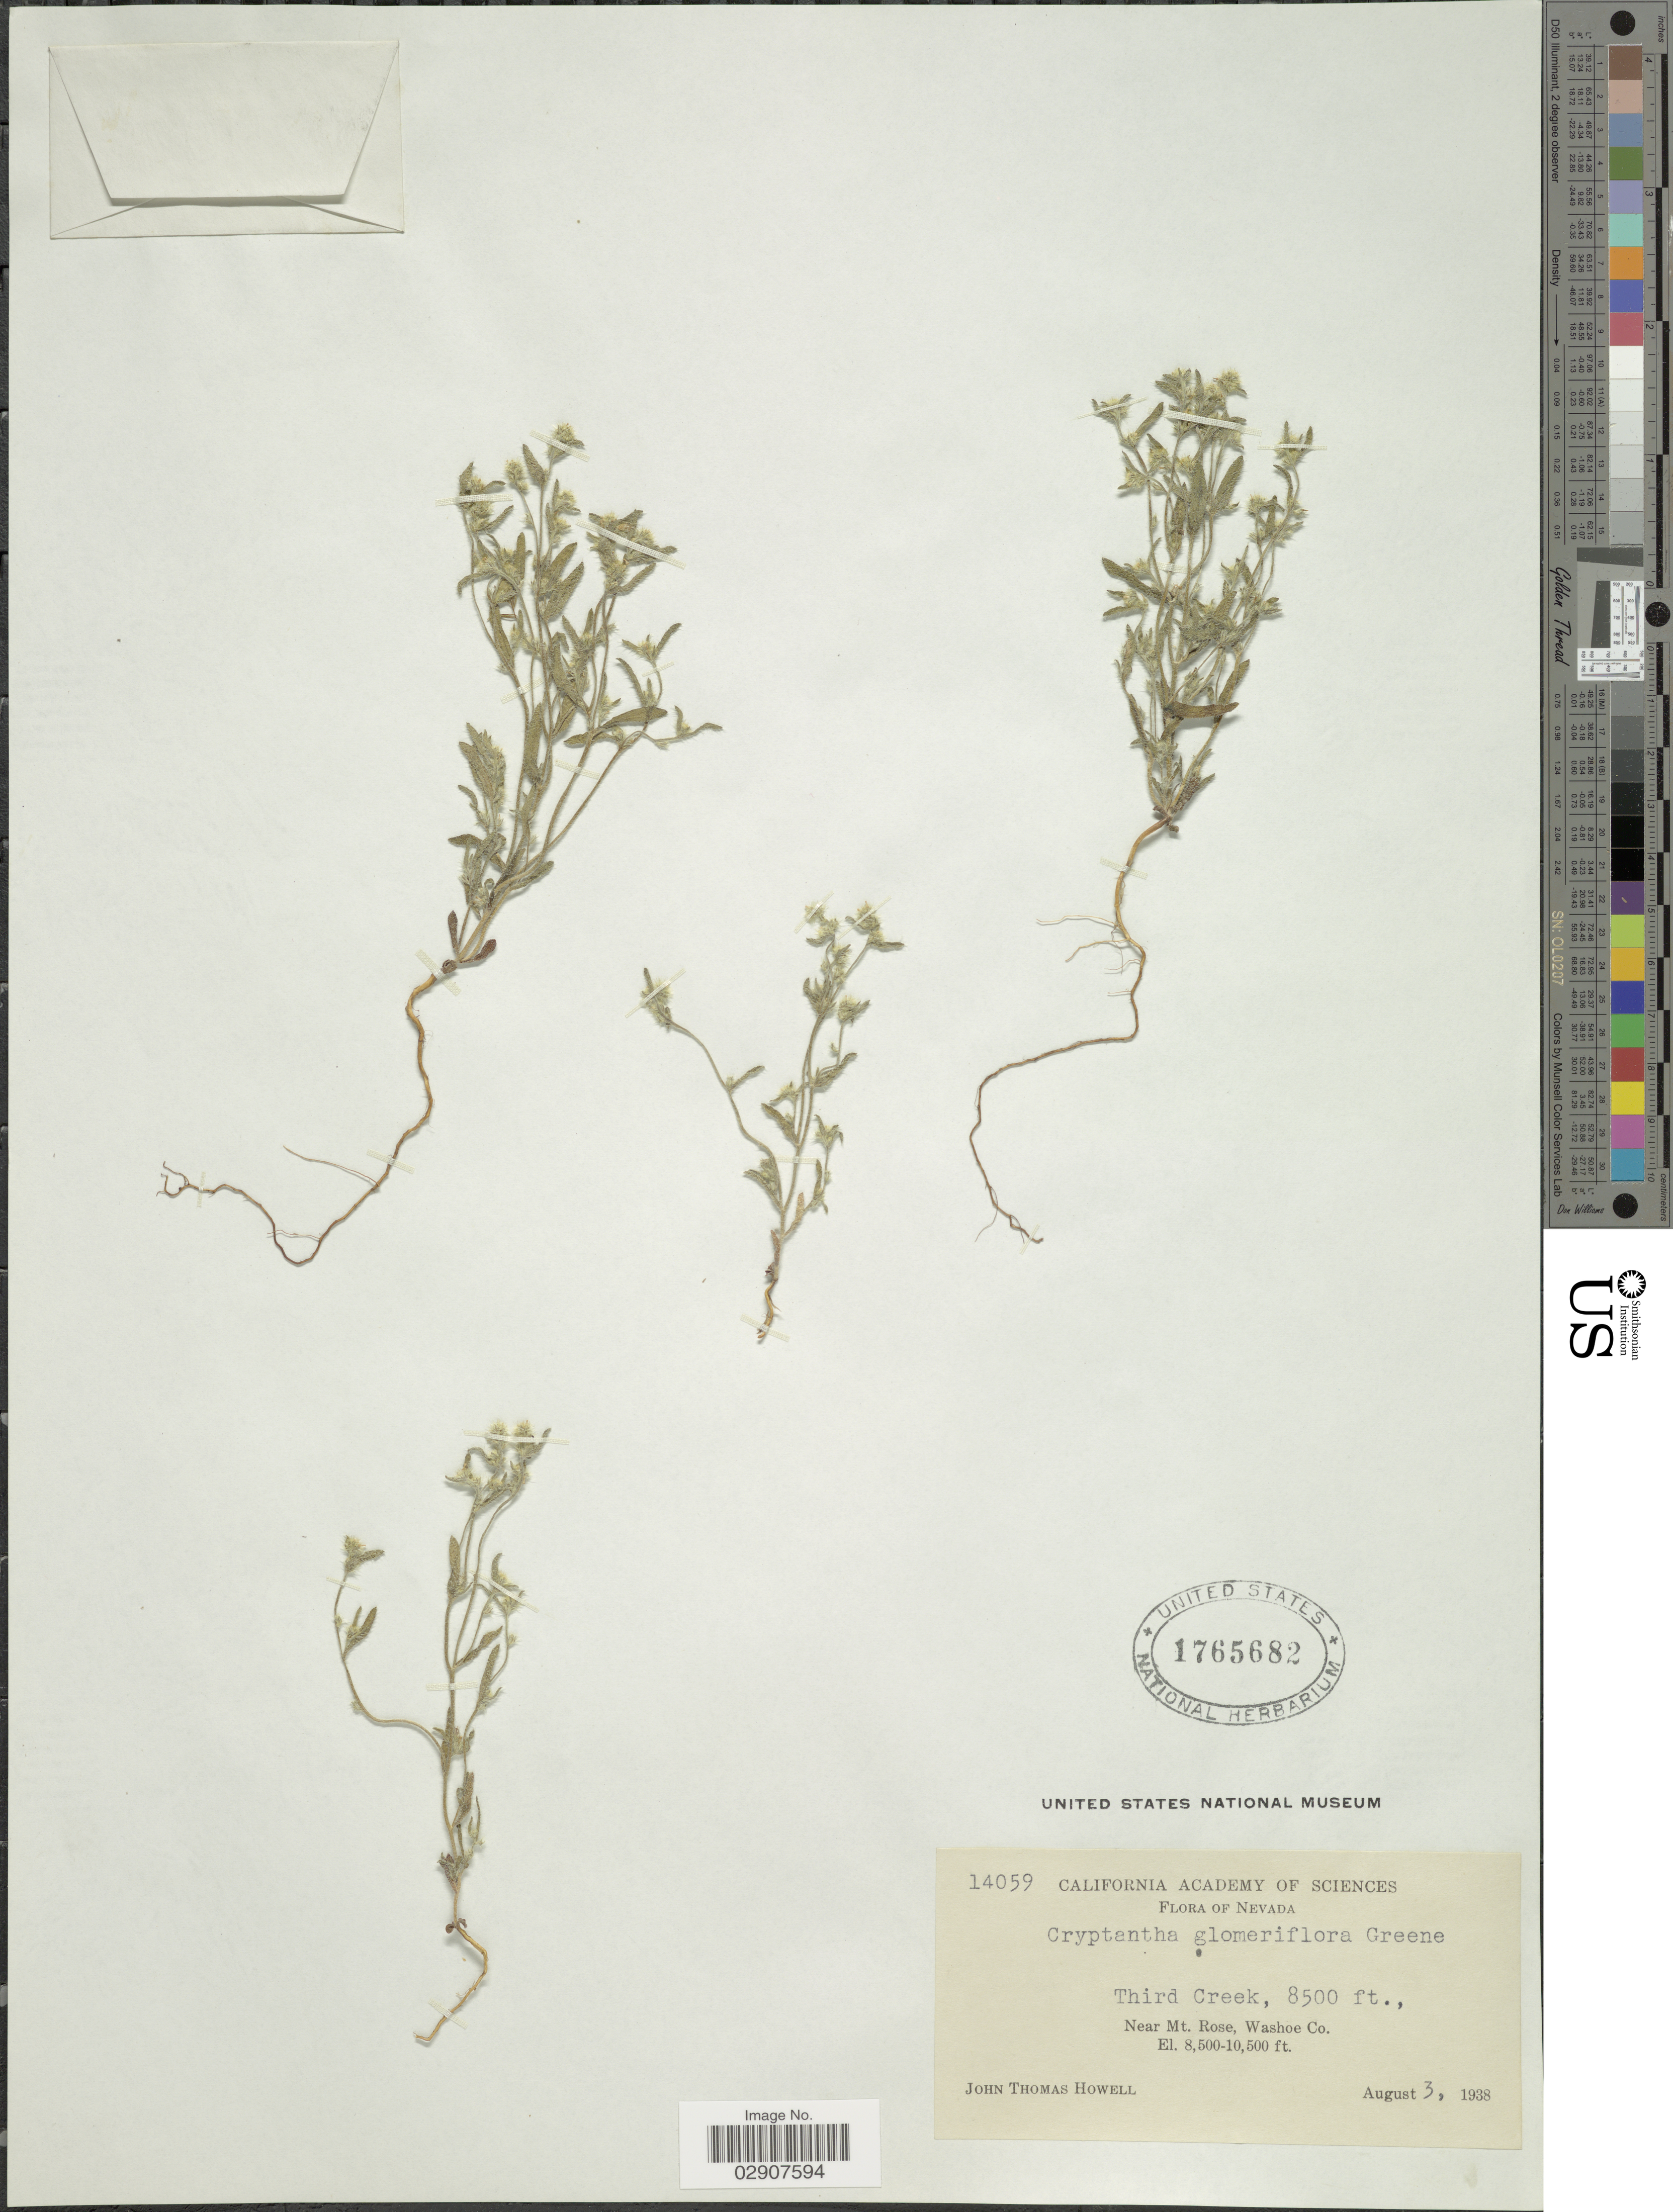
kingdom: Plantae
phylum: Tracheophyta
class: Magnoliopsida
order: Boraginales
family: Boraginaceae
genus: Cryptantha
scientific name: Cryptantha glomeriflora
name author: S.W. Greene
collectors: J. T. Howell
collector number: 14059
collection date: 1938-08-03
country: United States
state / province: Nevada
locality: Third Creek, Near Mt. Rose, Washoe Co.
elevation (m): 2591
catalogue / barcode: US 1765682